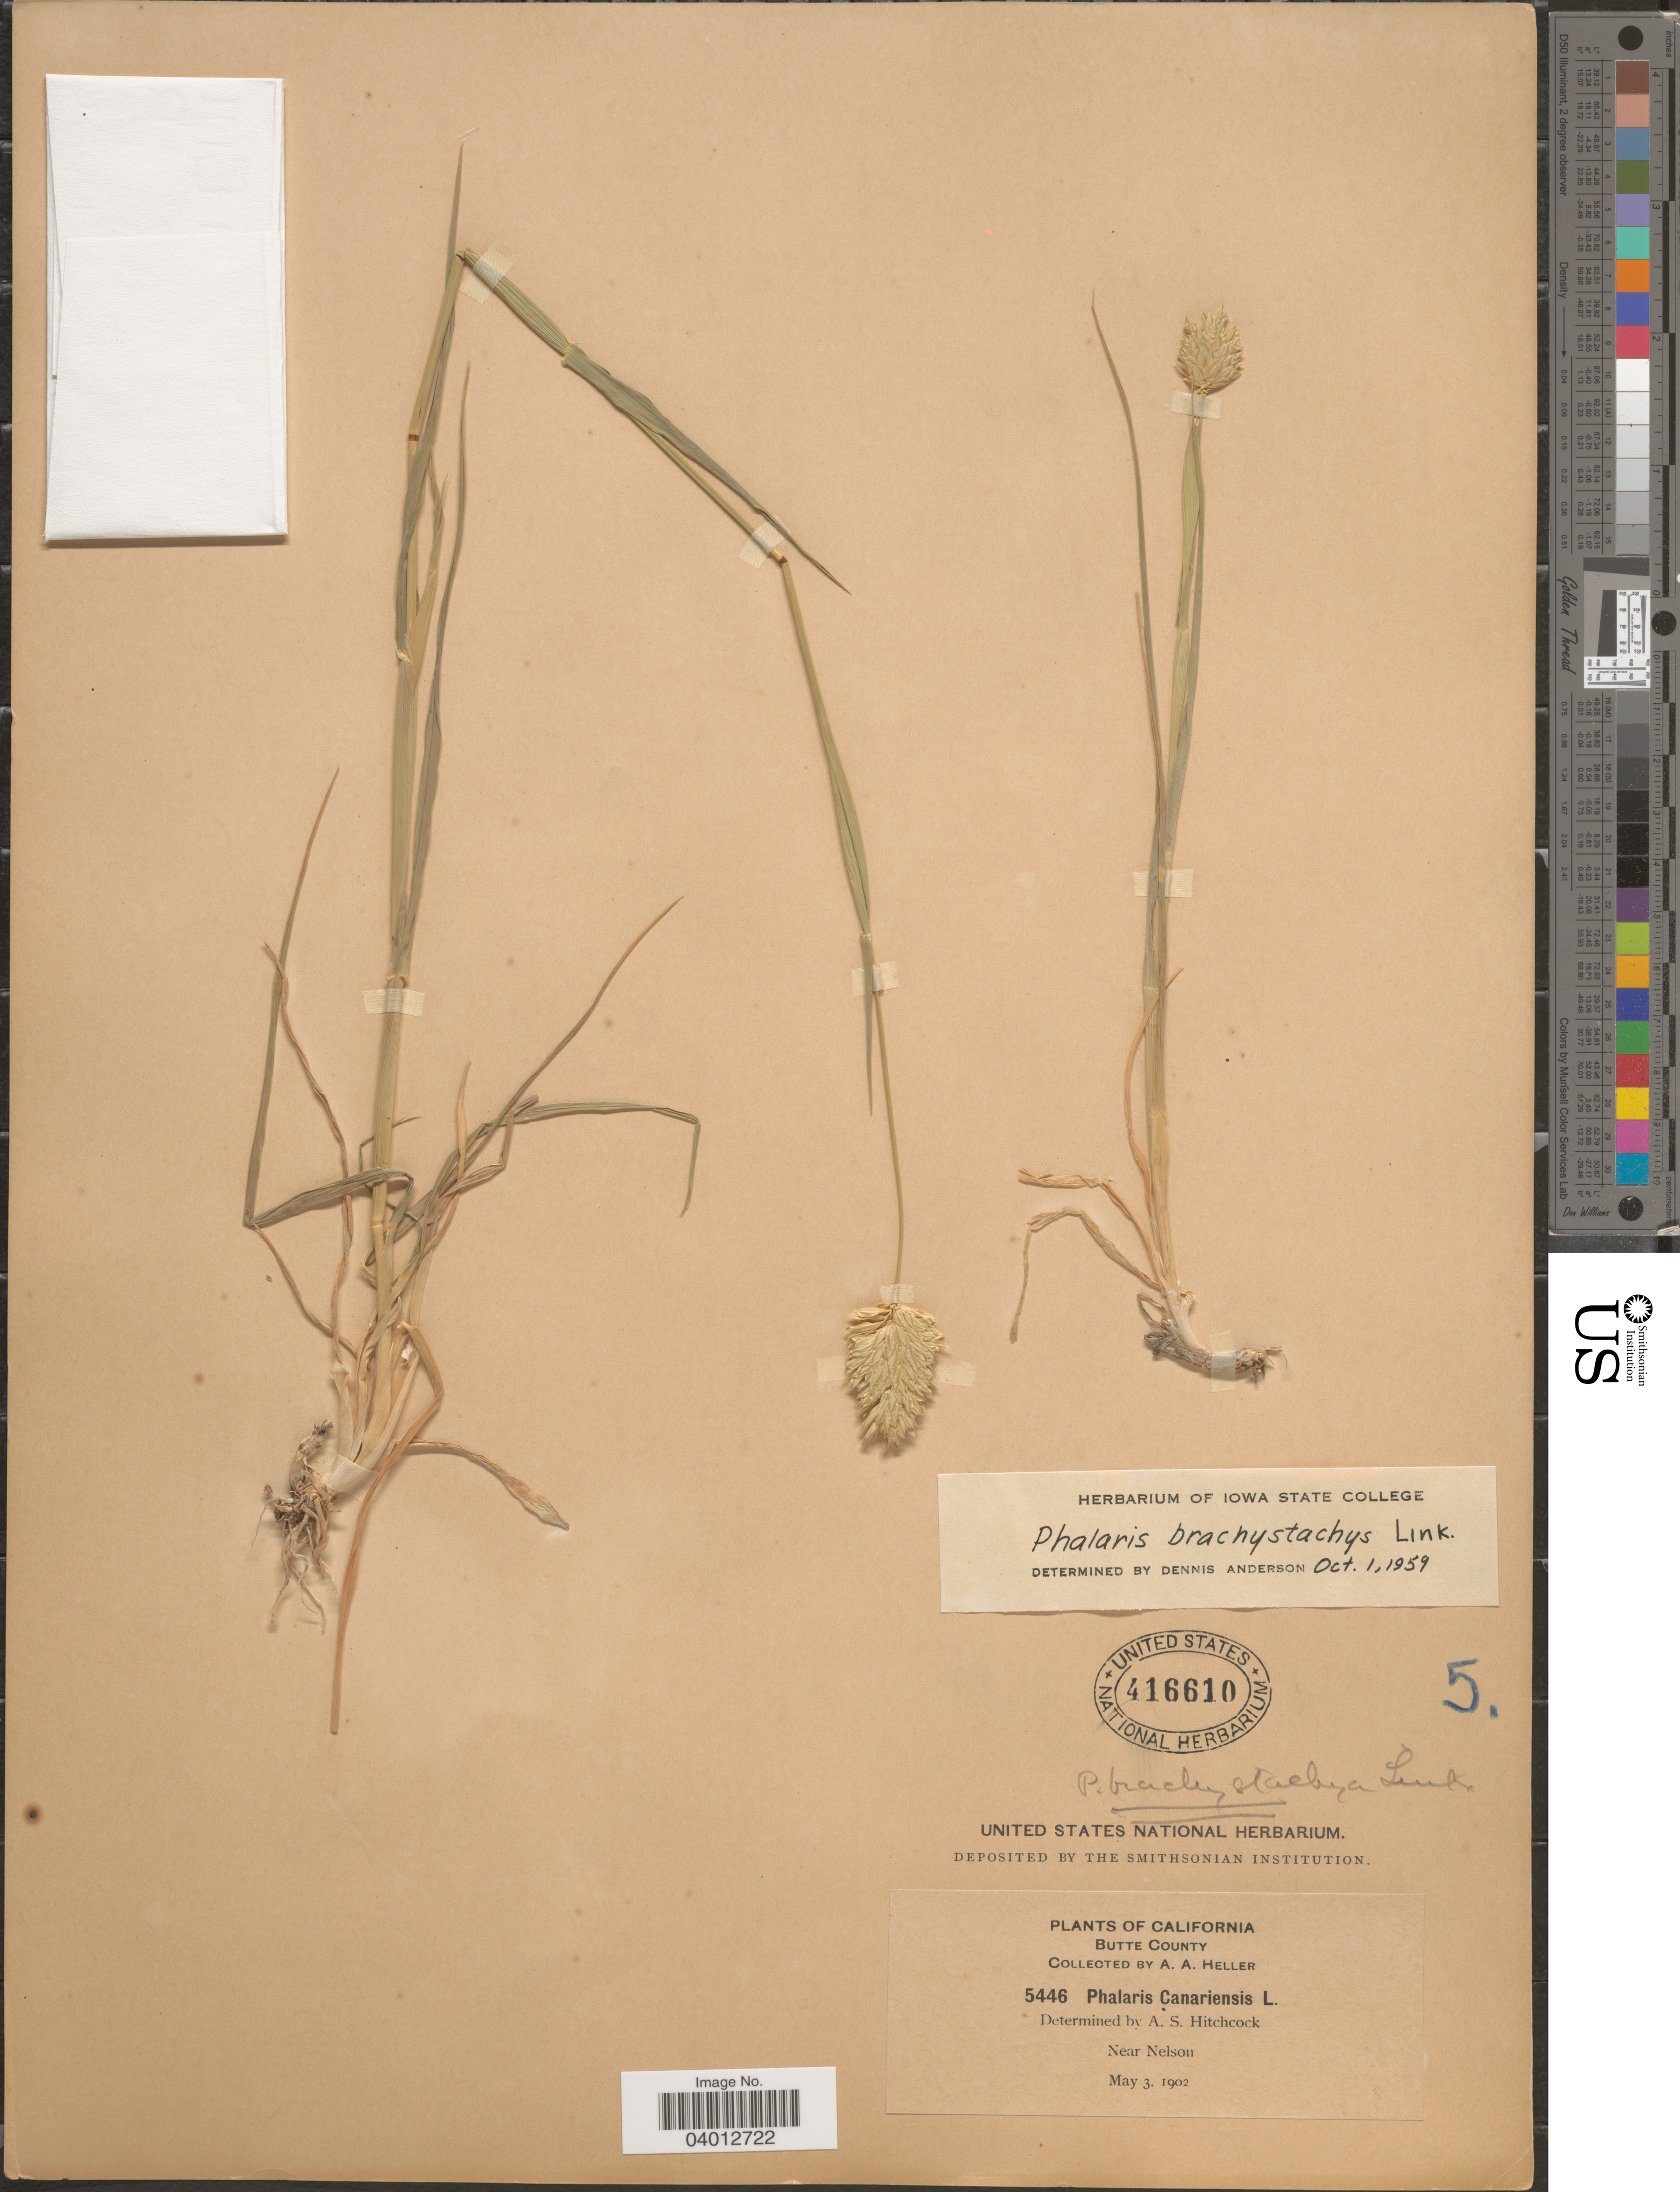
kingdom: Plantae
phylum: Tracheophyta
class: Liliopsida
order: Poales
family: Poaceae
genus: Phalaris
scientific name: Phalaris brachystachys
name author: Link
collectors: A. A. Heller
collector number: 5446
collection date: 1902-05-03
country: United States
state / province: California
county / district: Butte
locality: Butte County. Near Nelson.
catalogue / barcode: US 416610